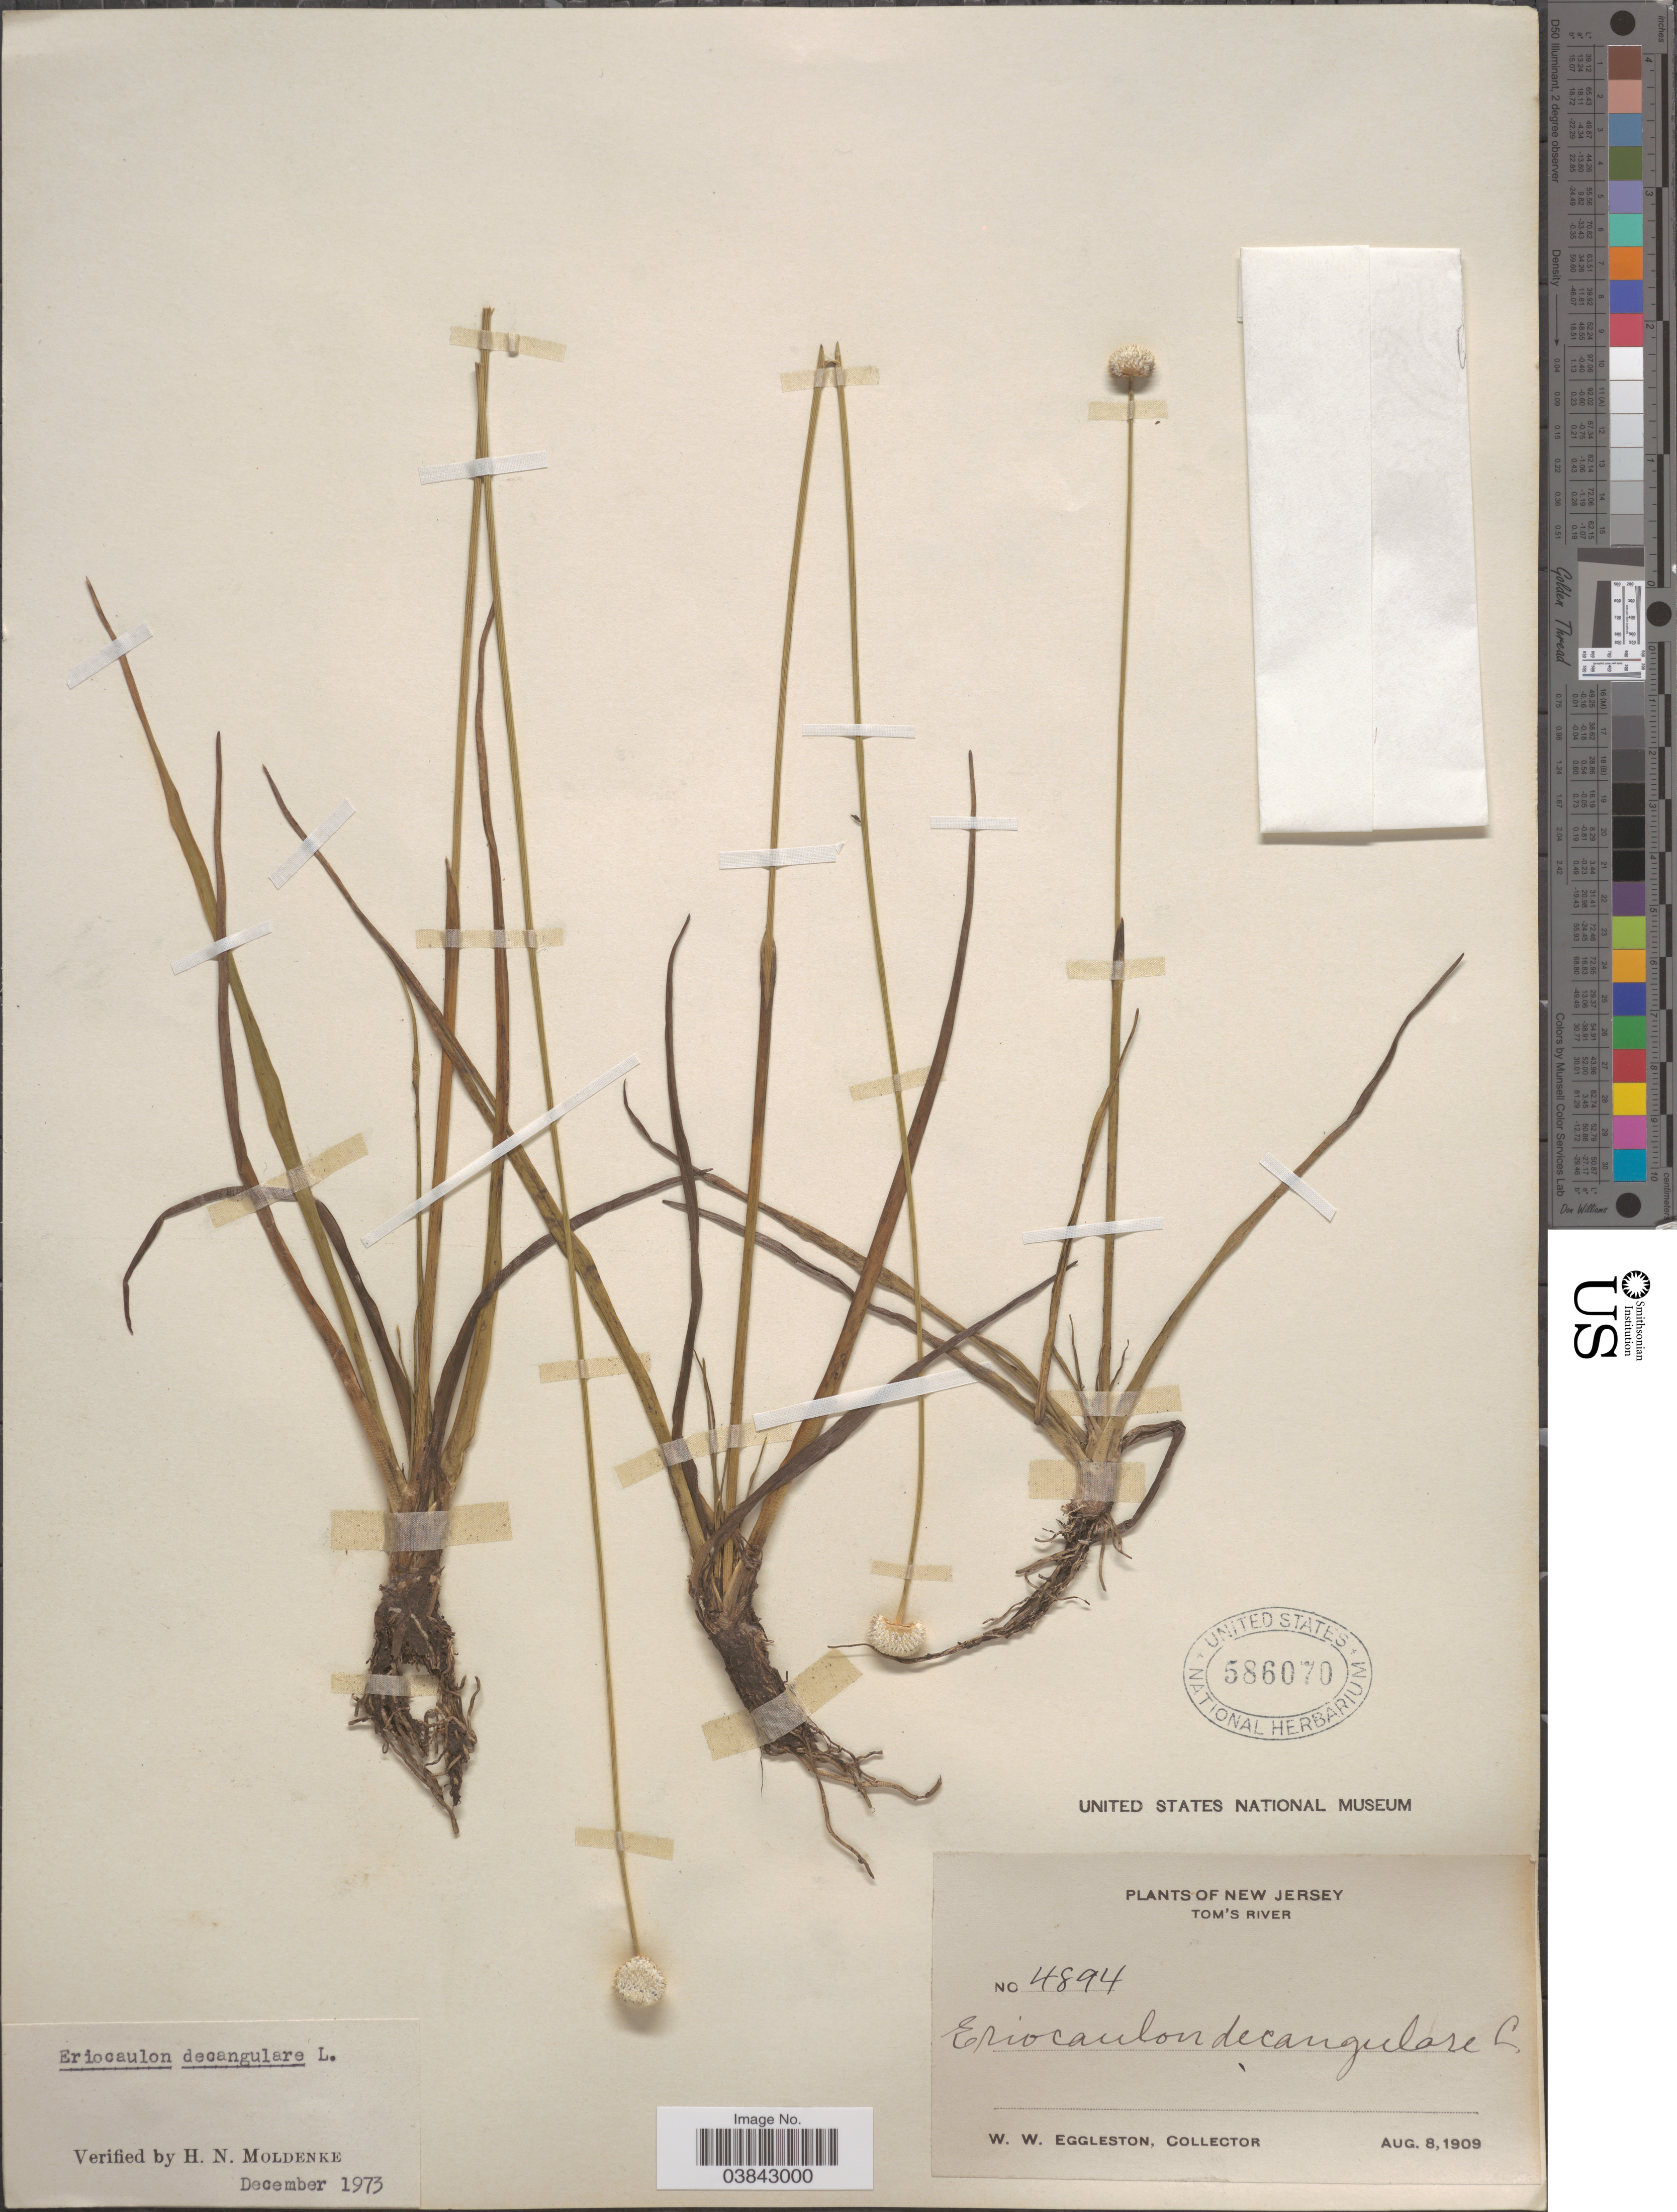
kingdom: Plantae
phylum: Tracheophyta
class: Liliopsida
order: Poales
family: Eriocaulaceae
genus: Eriocaulon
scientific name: Eriocaulon decangulare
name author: L.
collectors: W. W. Eggleston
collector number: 4894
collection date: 1909-08-08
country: United States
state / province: New Jersey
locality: Tom's River.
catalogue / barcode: US 586070